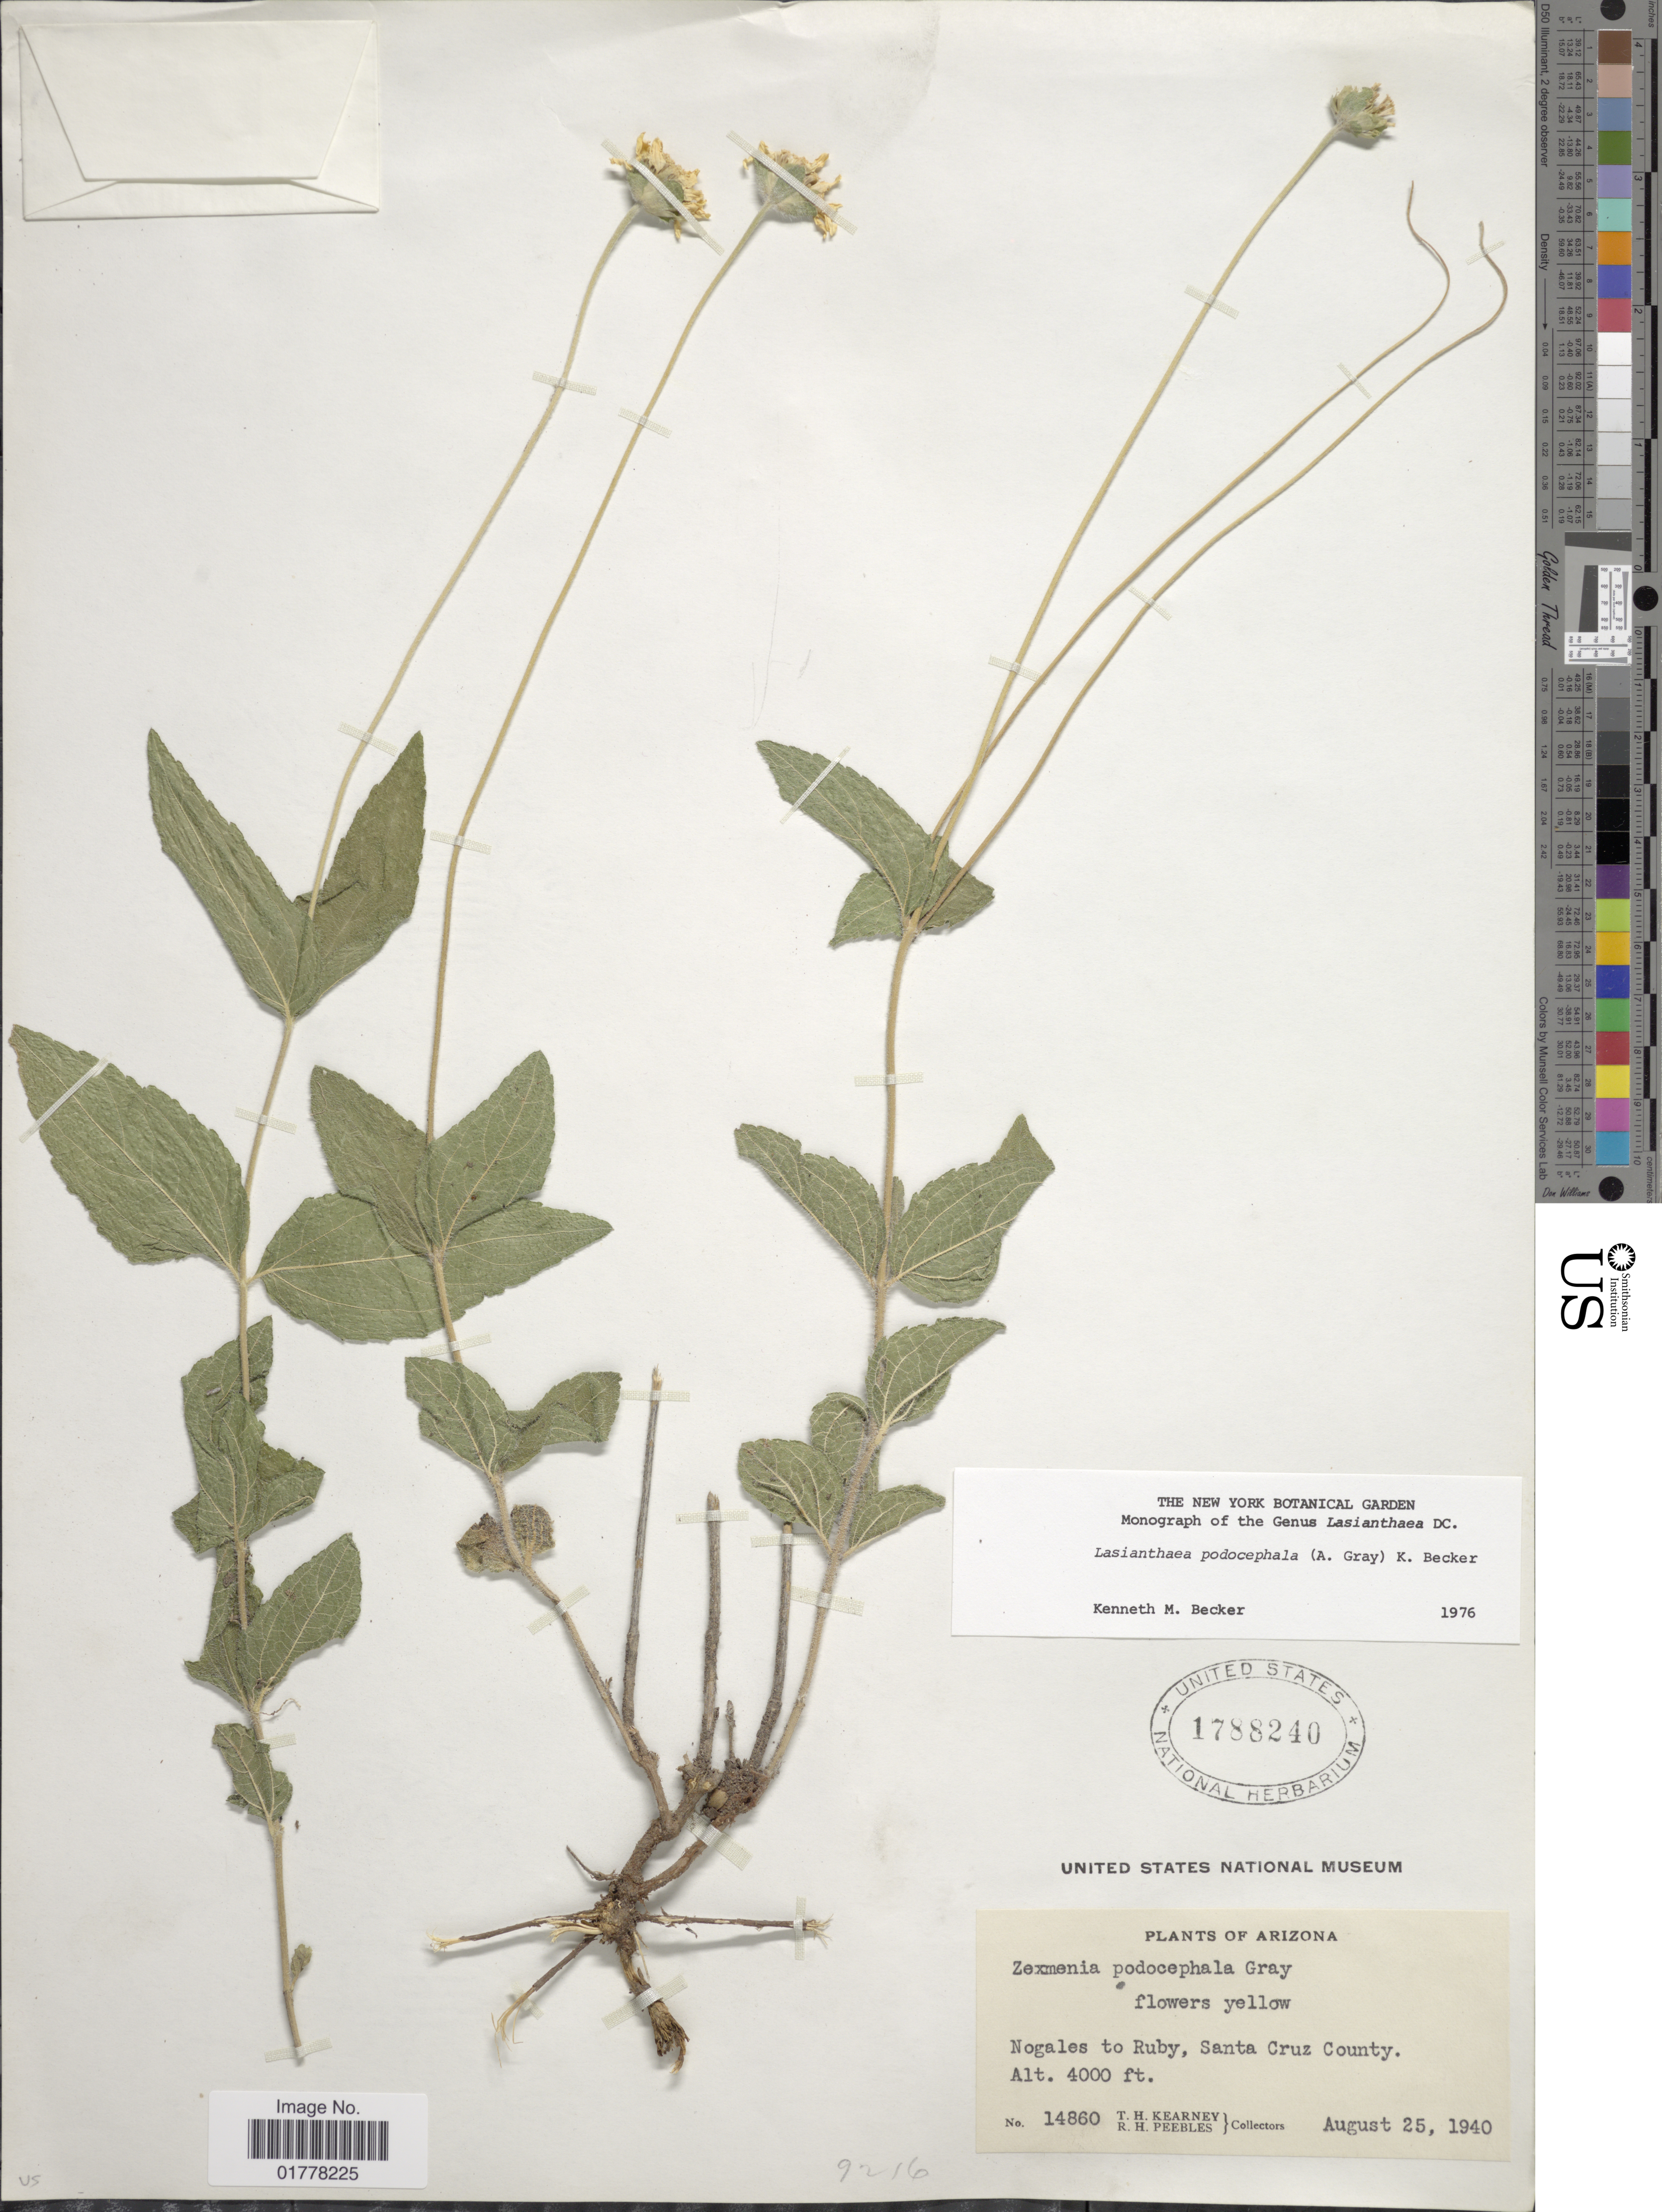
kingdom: Plantae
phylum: Tracheophyta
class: Magnoliopsida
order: Asterales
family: Asteraceae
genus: Lasianthaea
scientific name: Lasianthaea podocephala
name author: (A. Gray) K.M. Becker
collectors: T. H. Kearney & R. H. Peebles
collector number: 14860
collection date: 1940-08-25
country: United States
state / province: Arizona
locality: Nogales to Ruby, Santa Cruz County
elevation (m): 1219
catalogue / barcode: US 1788240